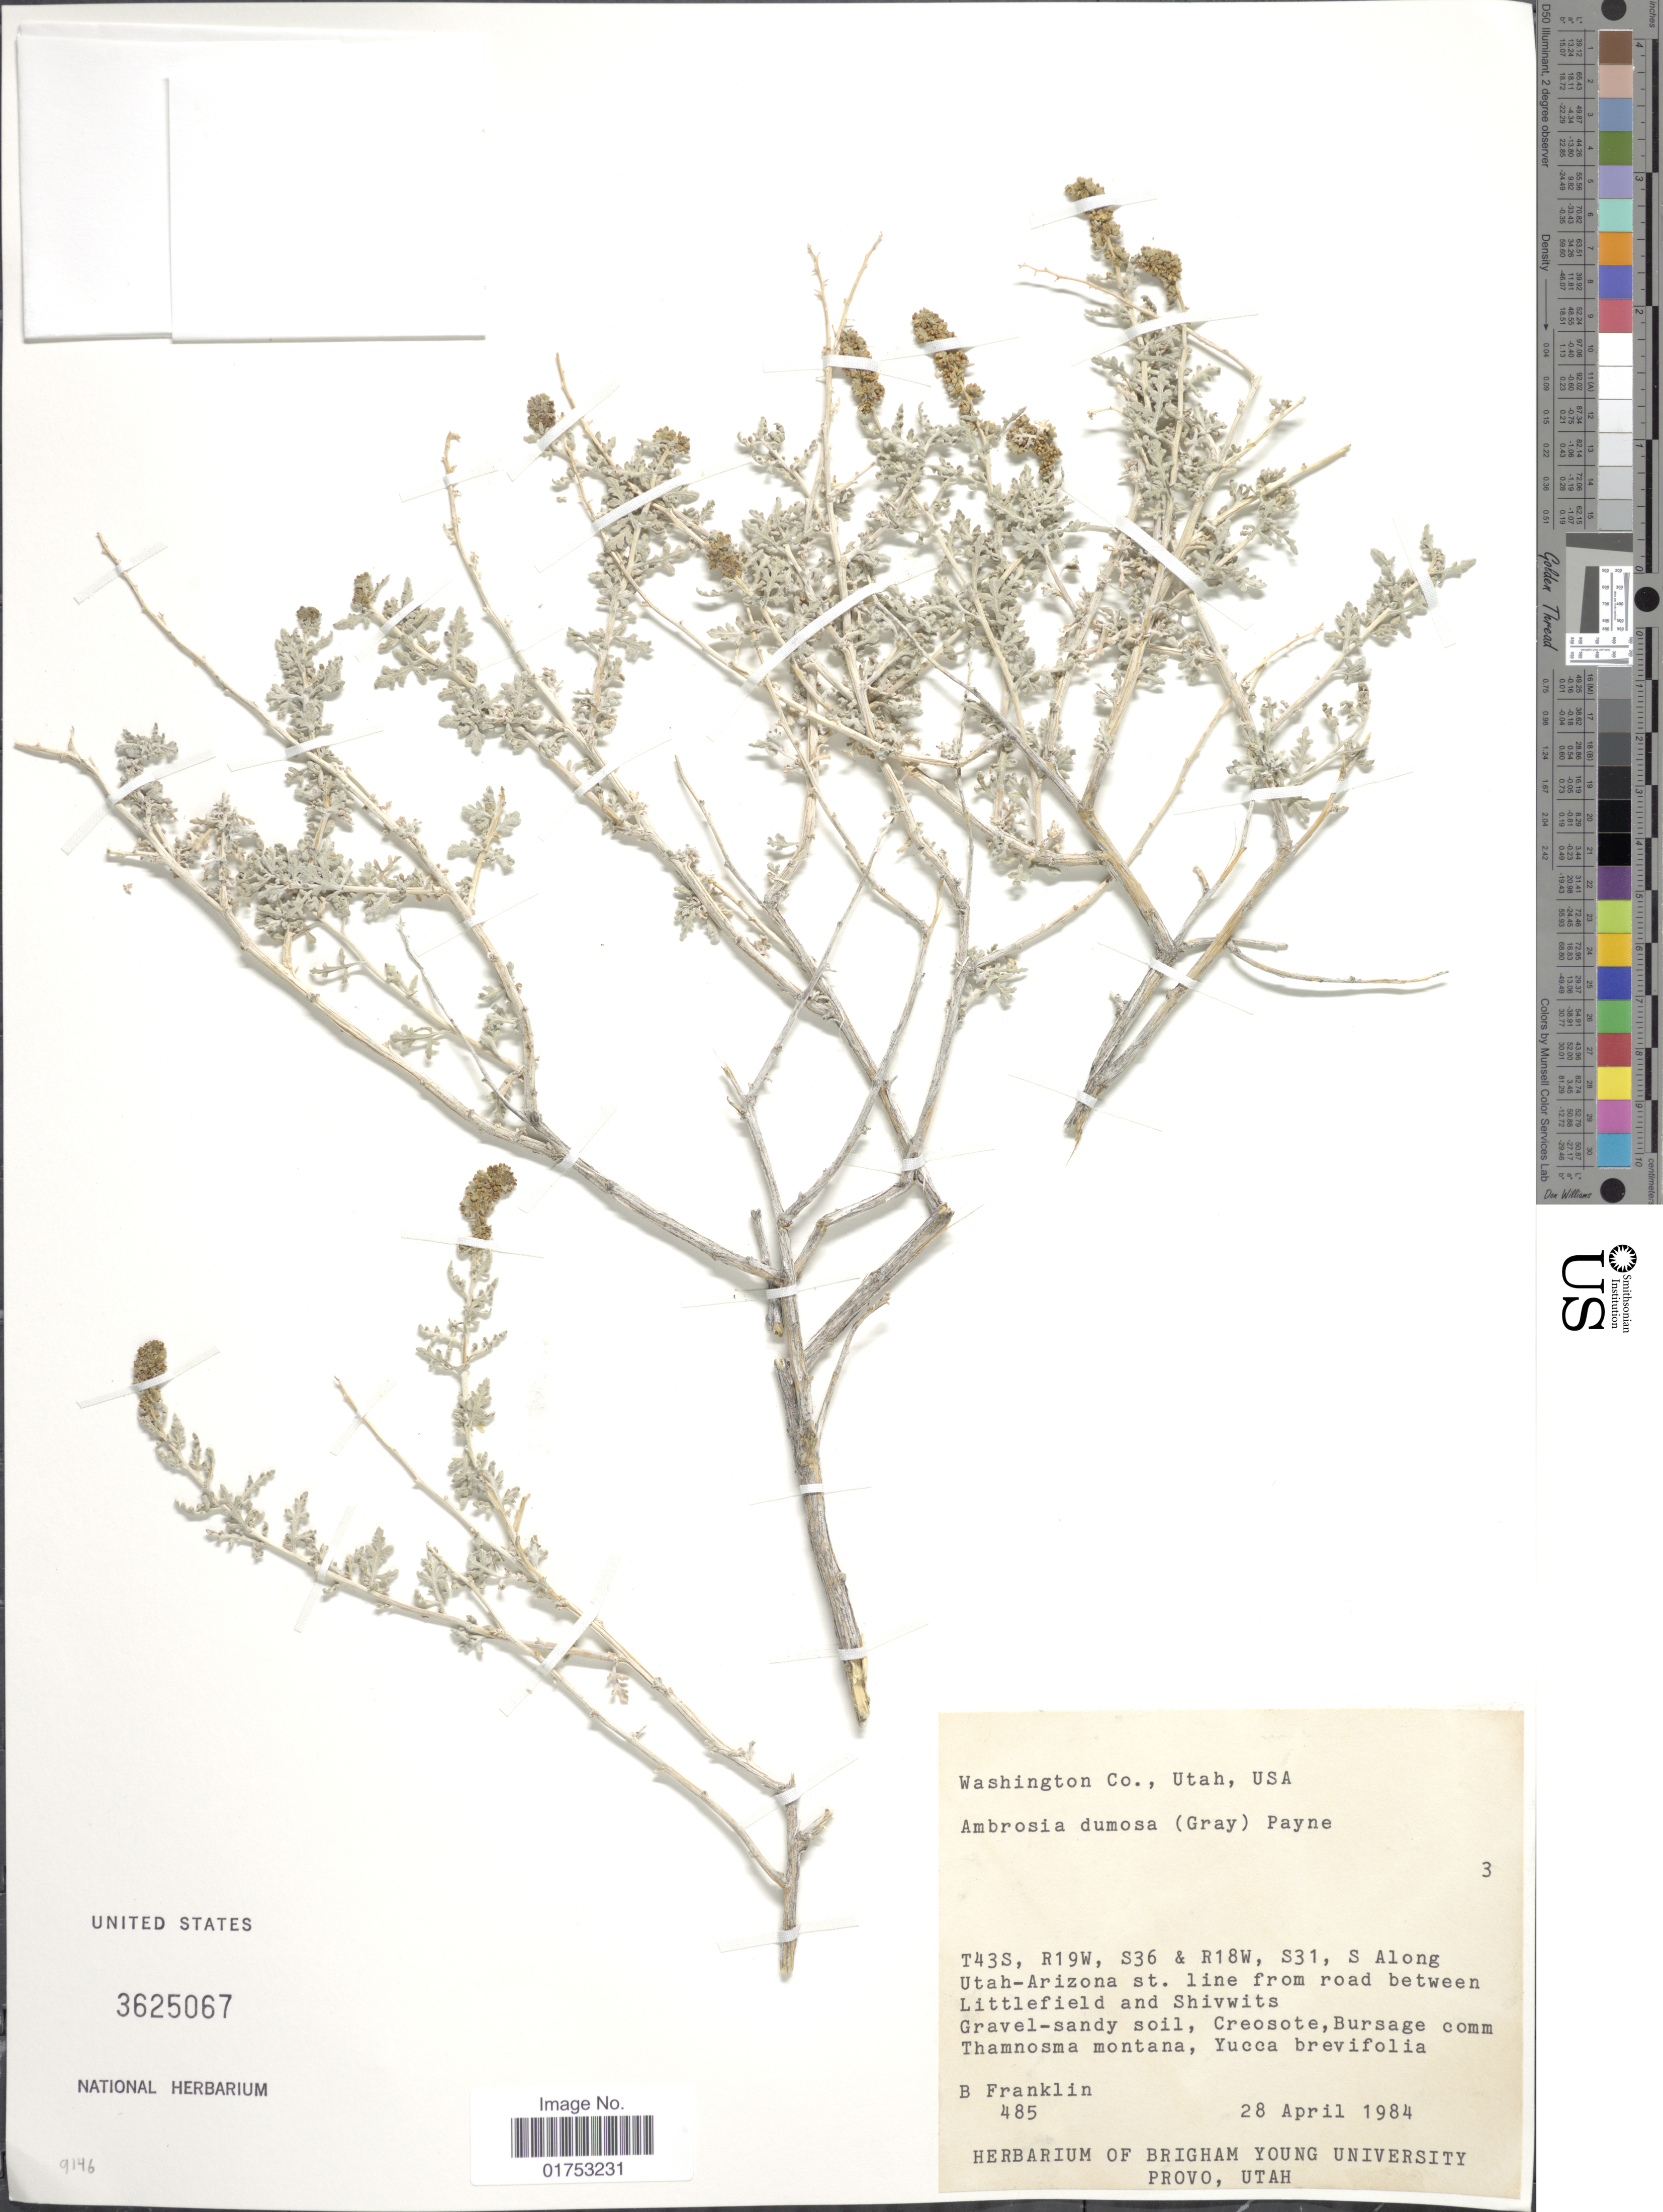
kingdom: Plantae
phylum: Tracheophyta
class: Magnoliopsida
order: Asterales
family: Asteraceae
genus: Ambrosia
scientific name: Ambrosia dumosa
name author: (A. Gray) W.W.Payne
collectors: B. Franklin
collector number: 485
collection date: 1984-04-28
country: United States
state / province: Utah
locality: Washington Co., USA, T43S, R19W, S36 & R18W, S31, S along Utah-Arizona st. line from road between Littlefield and Shivwits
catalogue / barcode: US 3625067